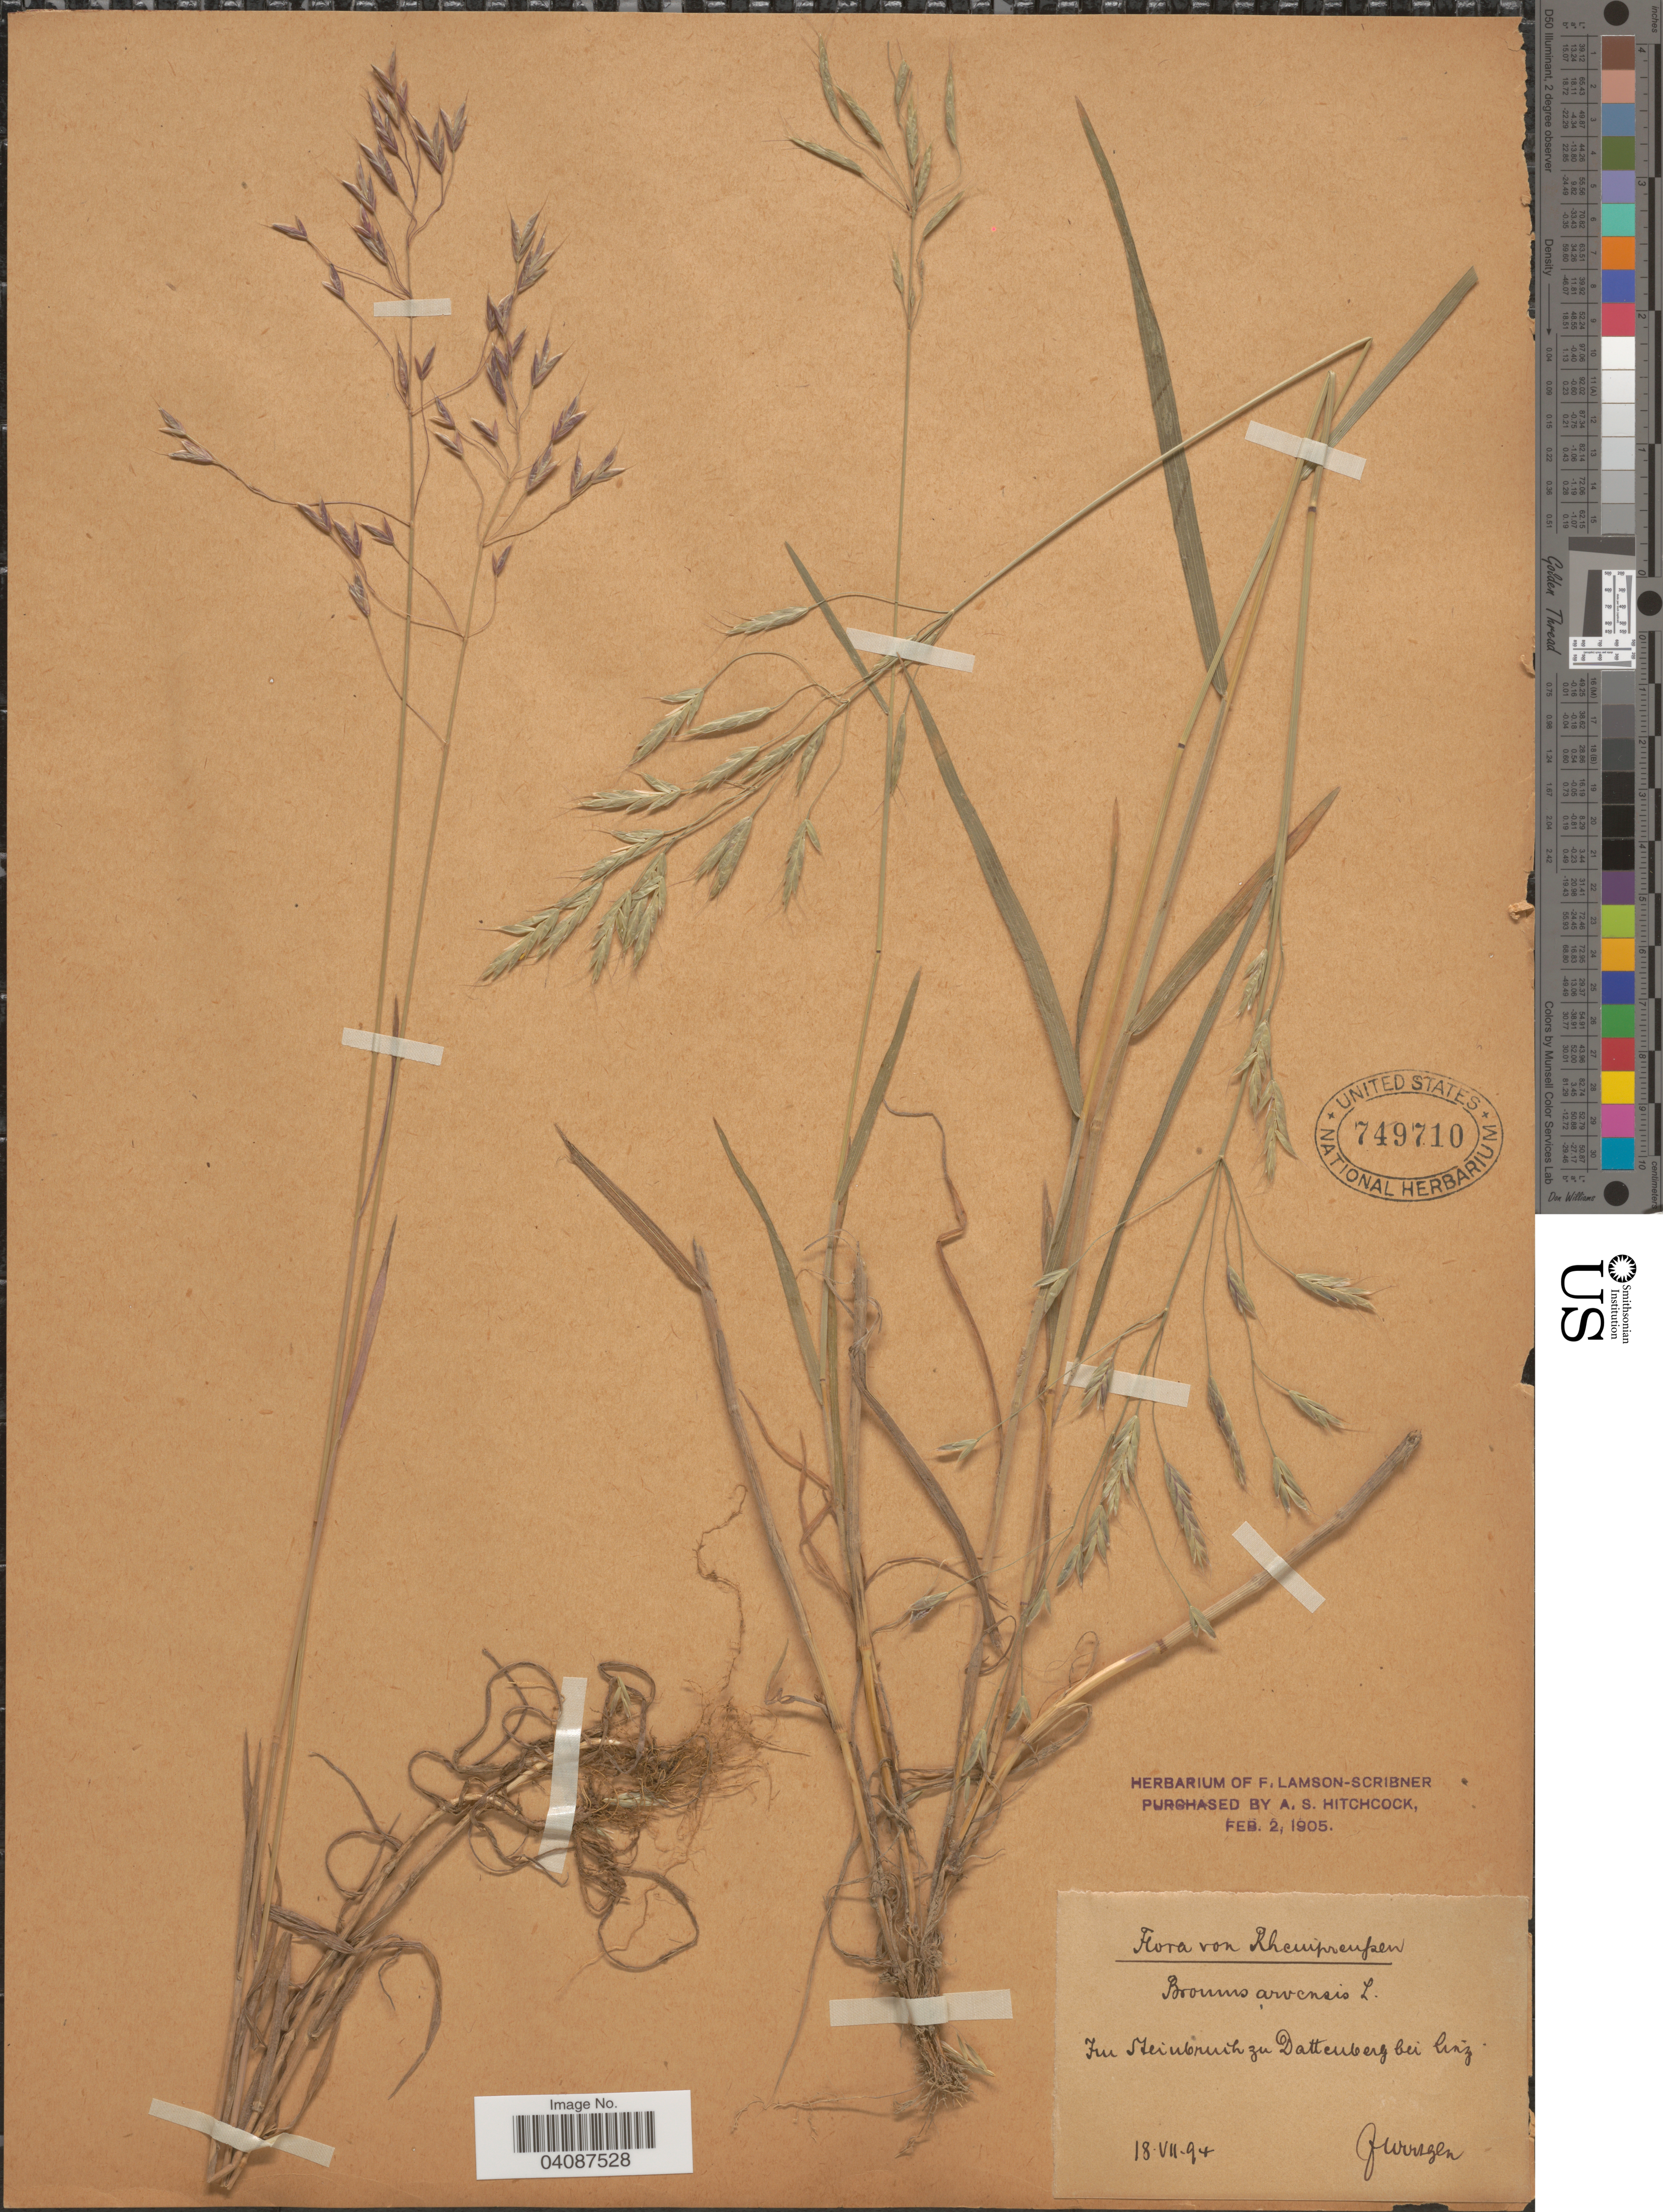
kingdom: Plantae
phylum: Tracheophyta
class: Liliopsida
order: Poales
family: Poaceae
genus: Bromus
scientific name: Bromus arvensis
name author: L.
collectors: F. Wirtgen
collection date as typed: Transcribed d/m/y: 18/7/94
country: Germany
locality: Rheinpreussen. Im Steinbruih zu Dattenberg bei Linz.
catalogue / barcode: US 749710